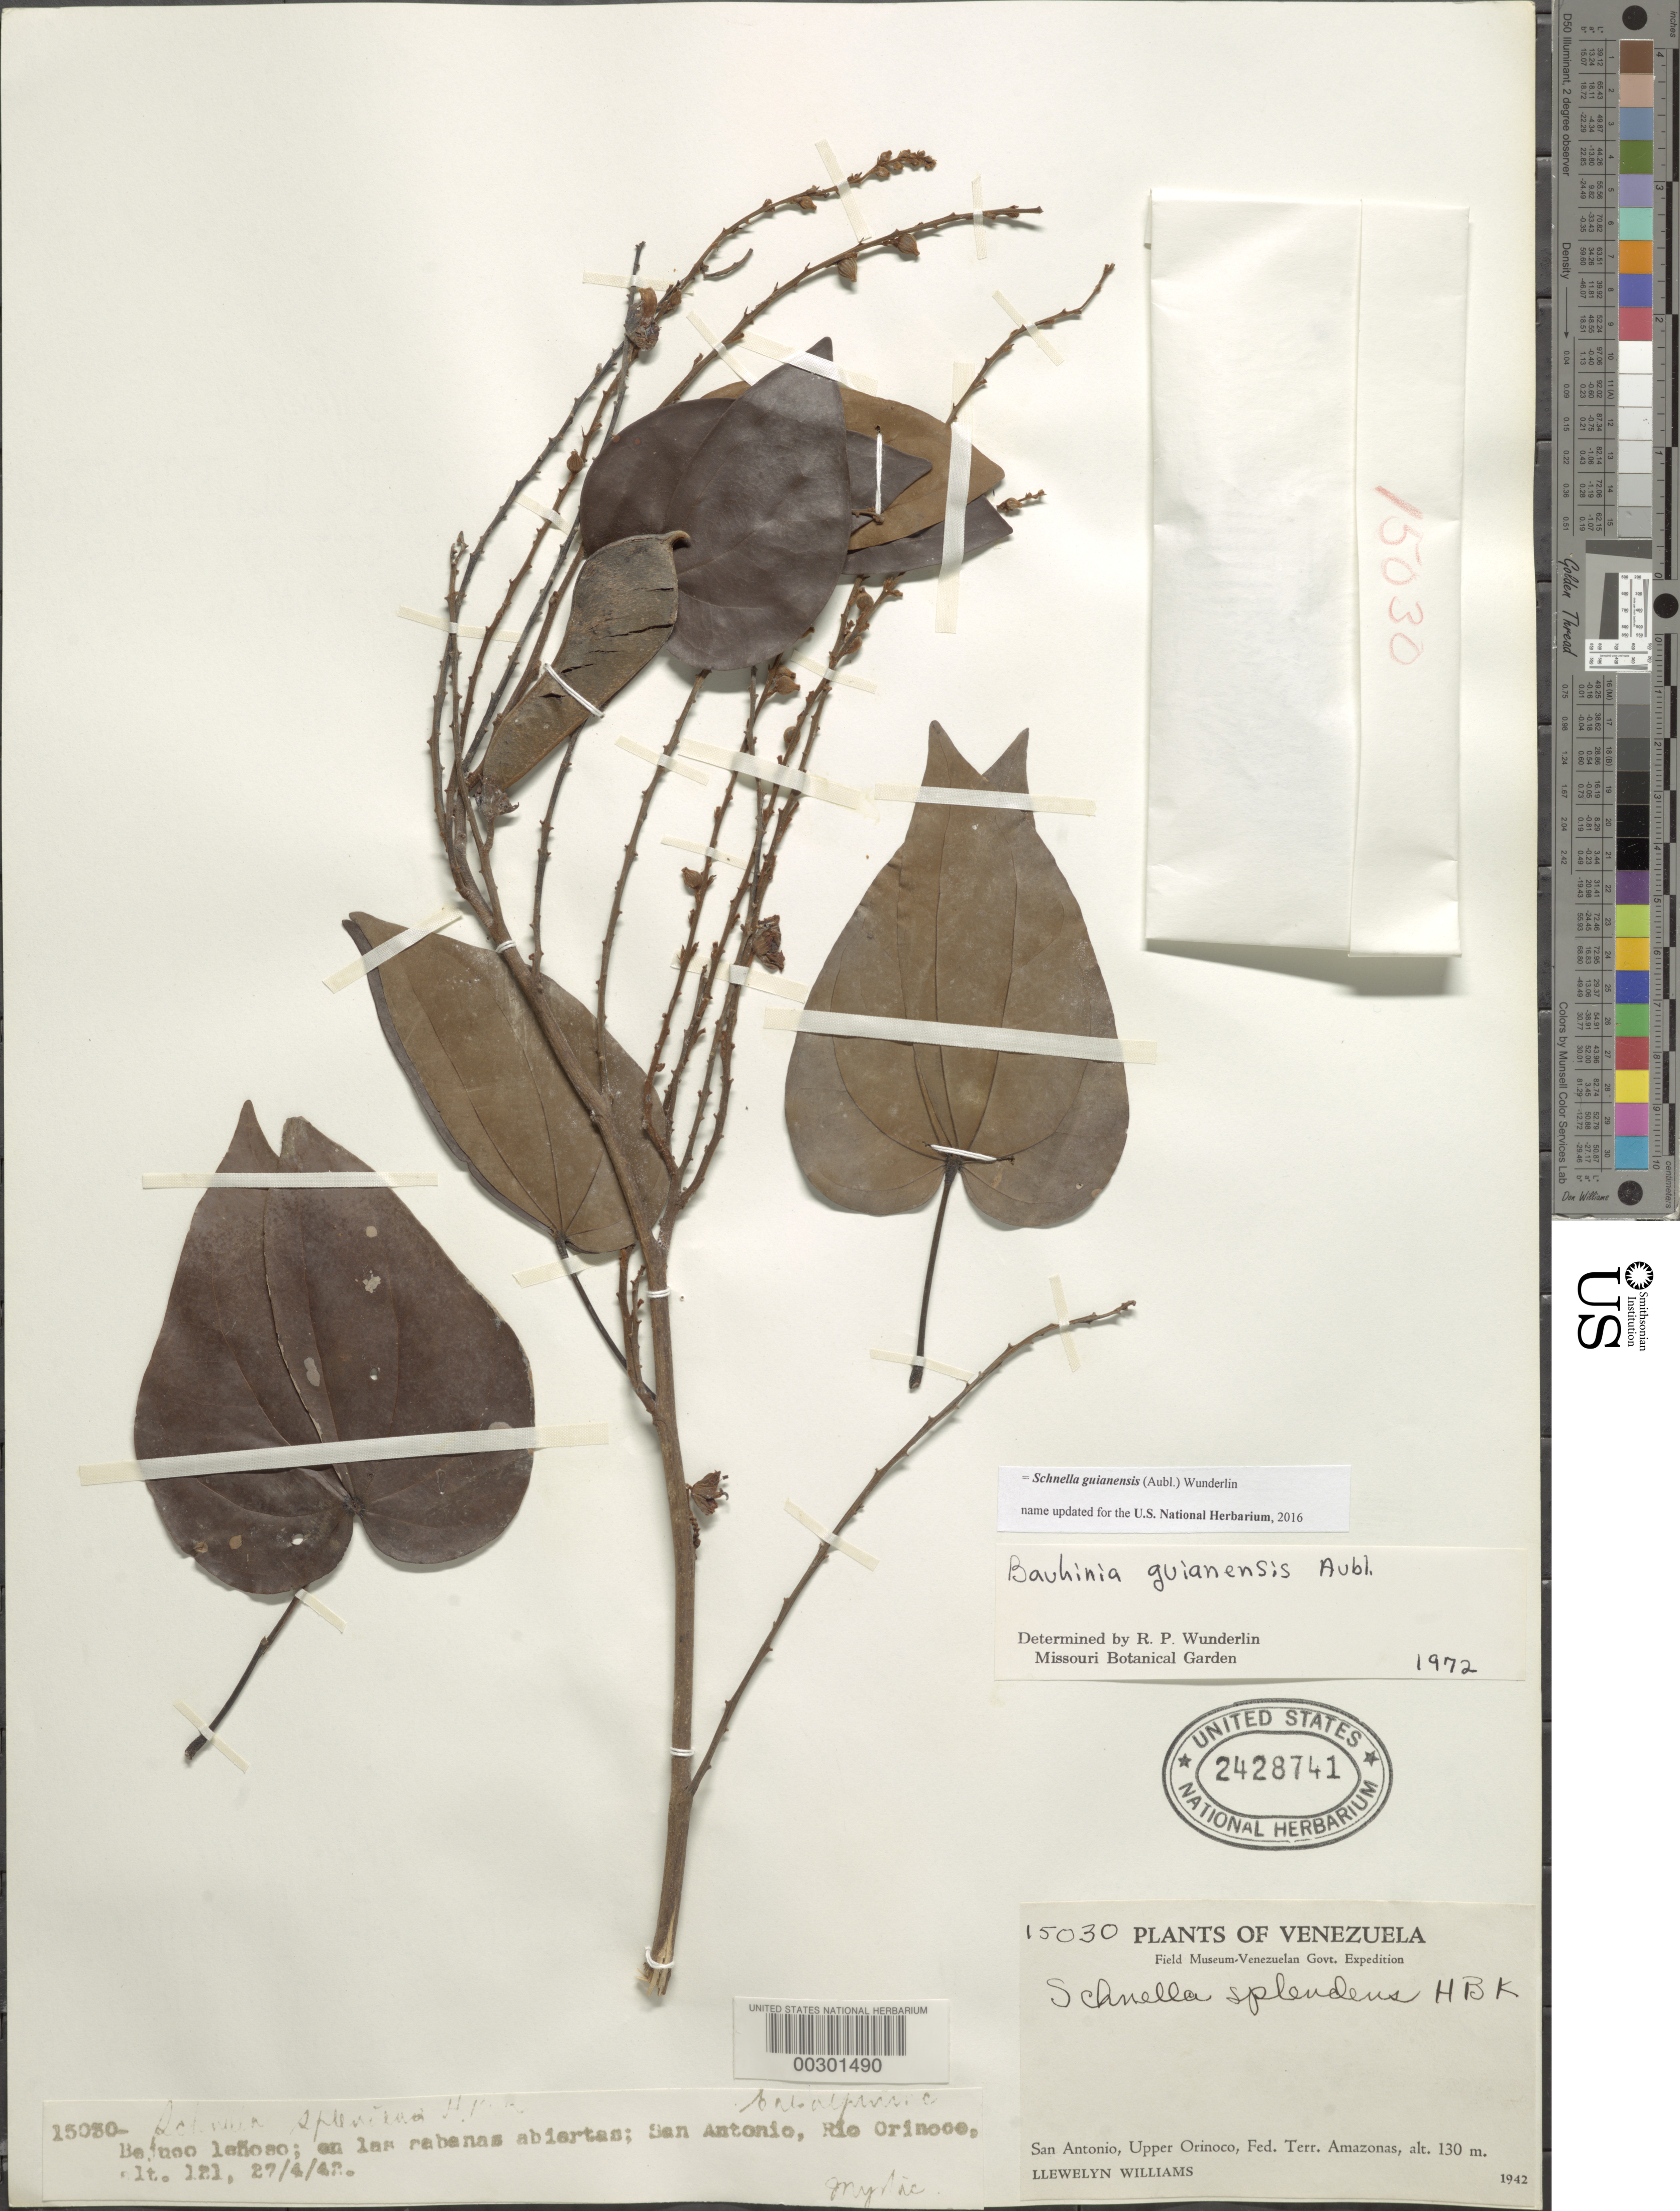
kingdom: Plantae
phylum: Tracheophyta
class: Magnoliopsida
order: Fabales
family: Fabaceae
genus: Schnella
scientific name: Schnella guianensis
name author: (Aubl.) Wunderlin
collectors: Ll. Williams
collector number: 15030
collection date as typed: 27 Apr 1942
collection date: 1942-04-27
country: Venezuela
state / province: Amazonas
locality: San antonio, upper rio orinoco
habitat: Open savanna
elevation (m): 130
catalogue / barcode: US 2428741